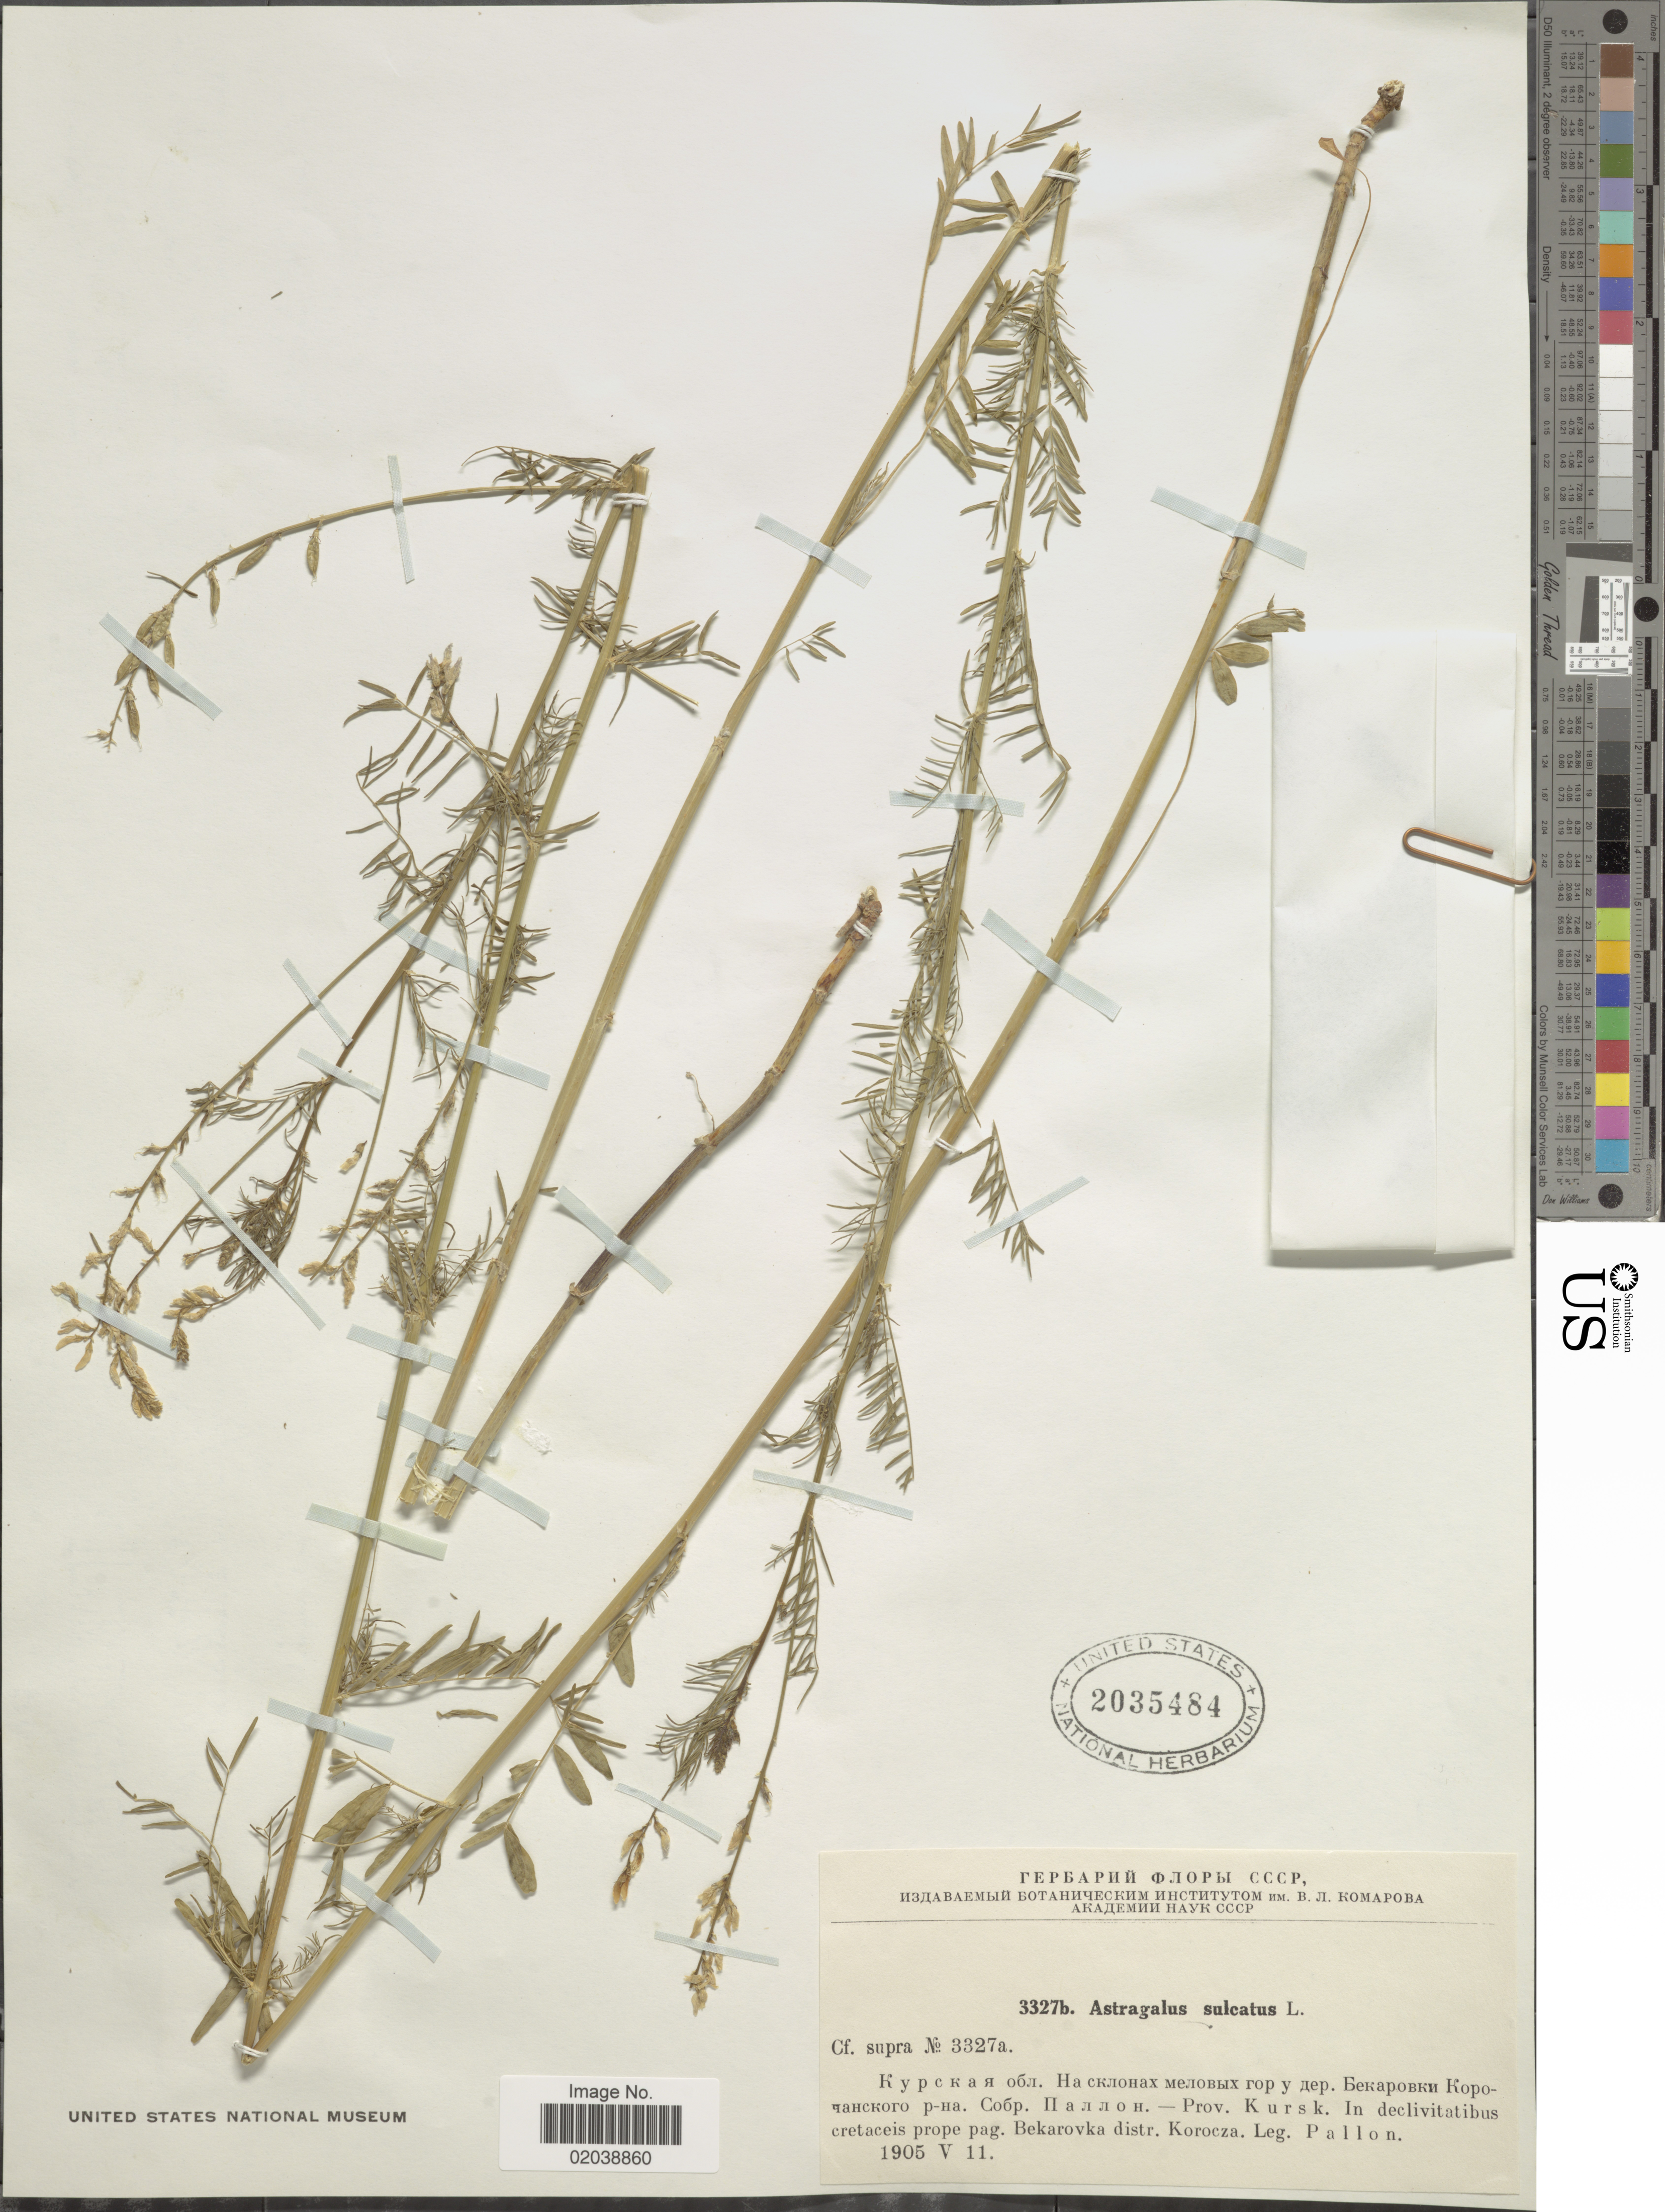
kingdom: Plantae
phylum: Tracheophyta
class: Magnoliopsida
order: Fabales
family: Fabaceae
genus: Astragalus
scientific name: Astragalus sulcatus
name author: L.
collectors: Pallon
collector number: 3327b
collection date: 1905-05-11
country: Russian Federation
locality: Prov. Kursk. In declivitatibus cretaceis prope pag Bekarovka distr. Korocza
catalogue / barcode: US 2035484